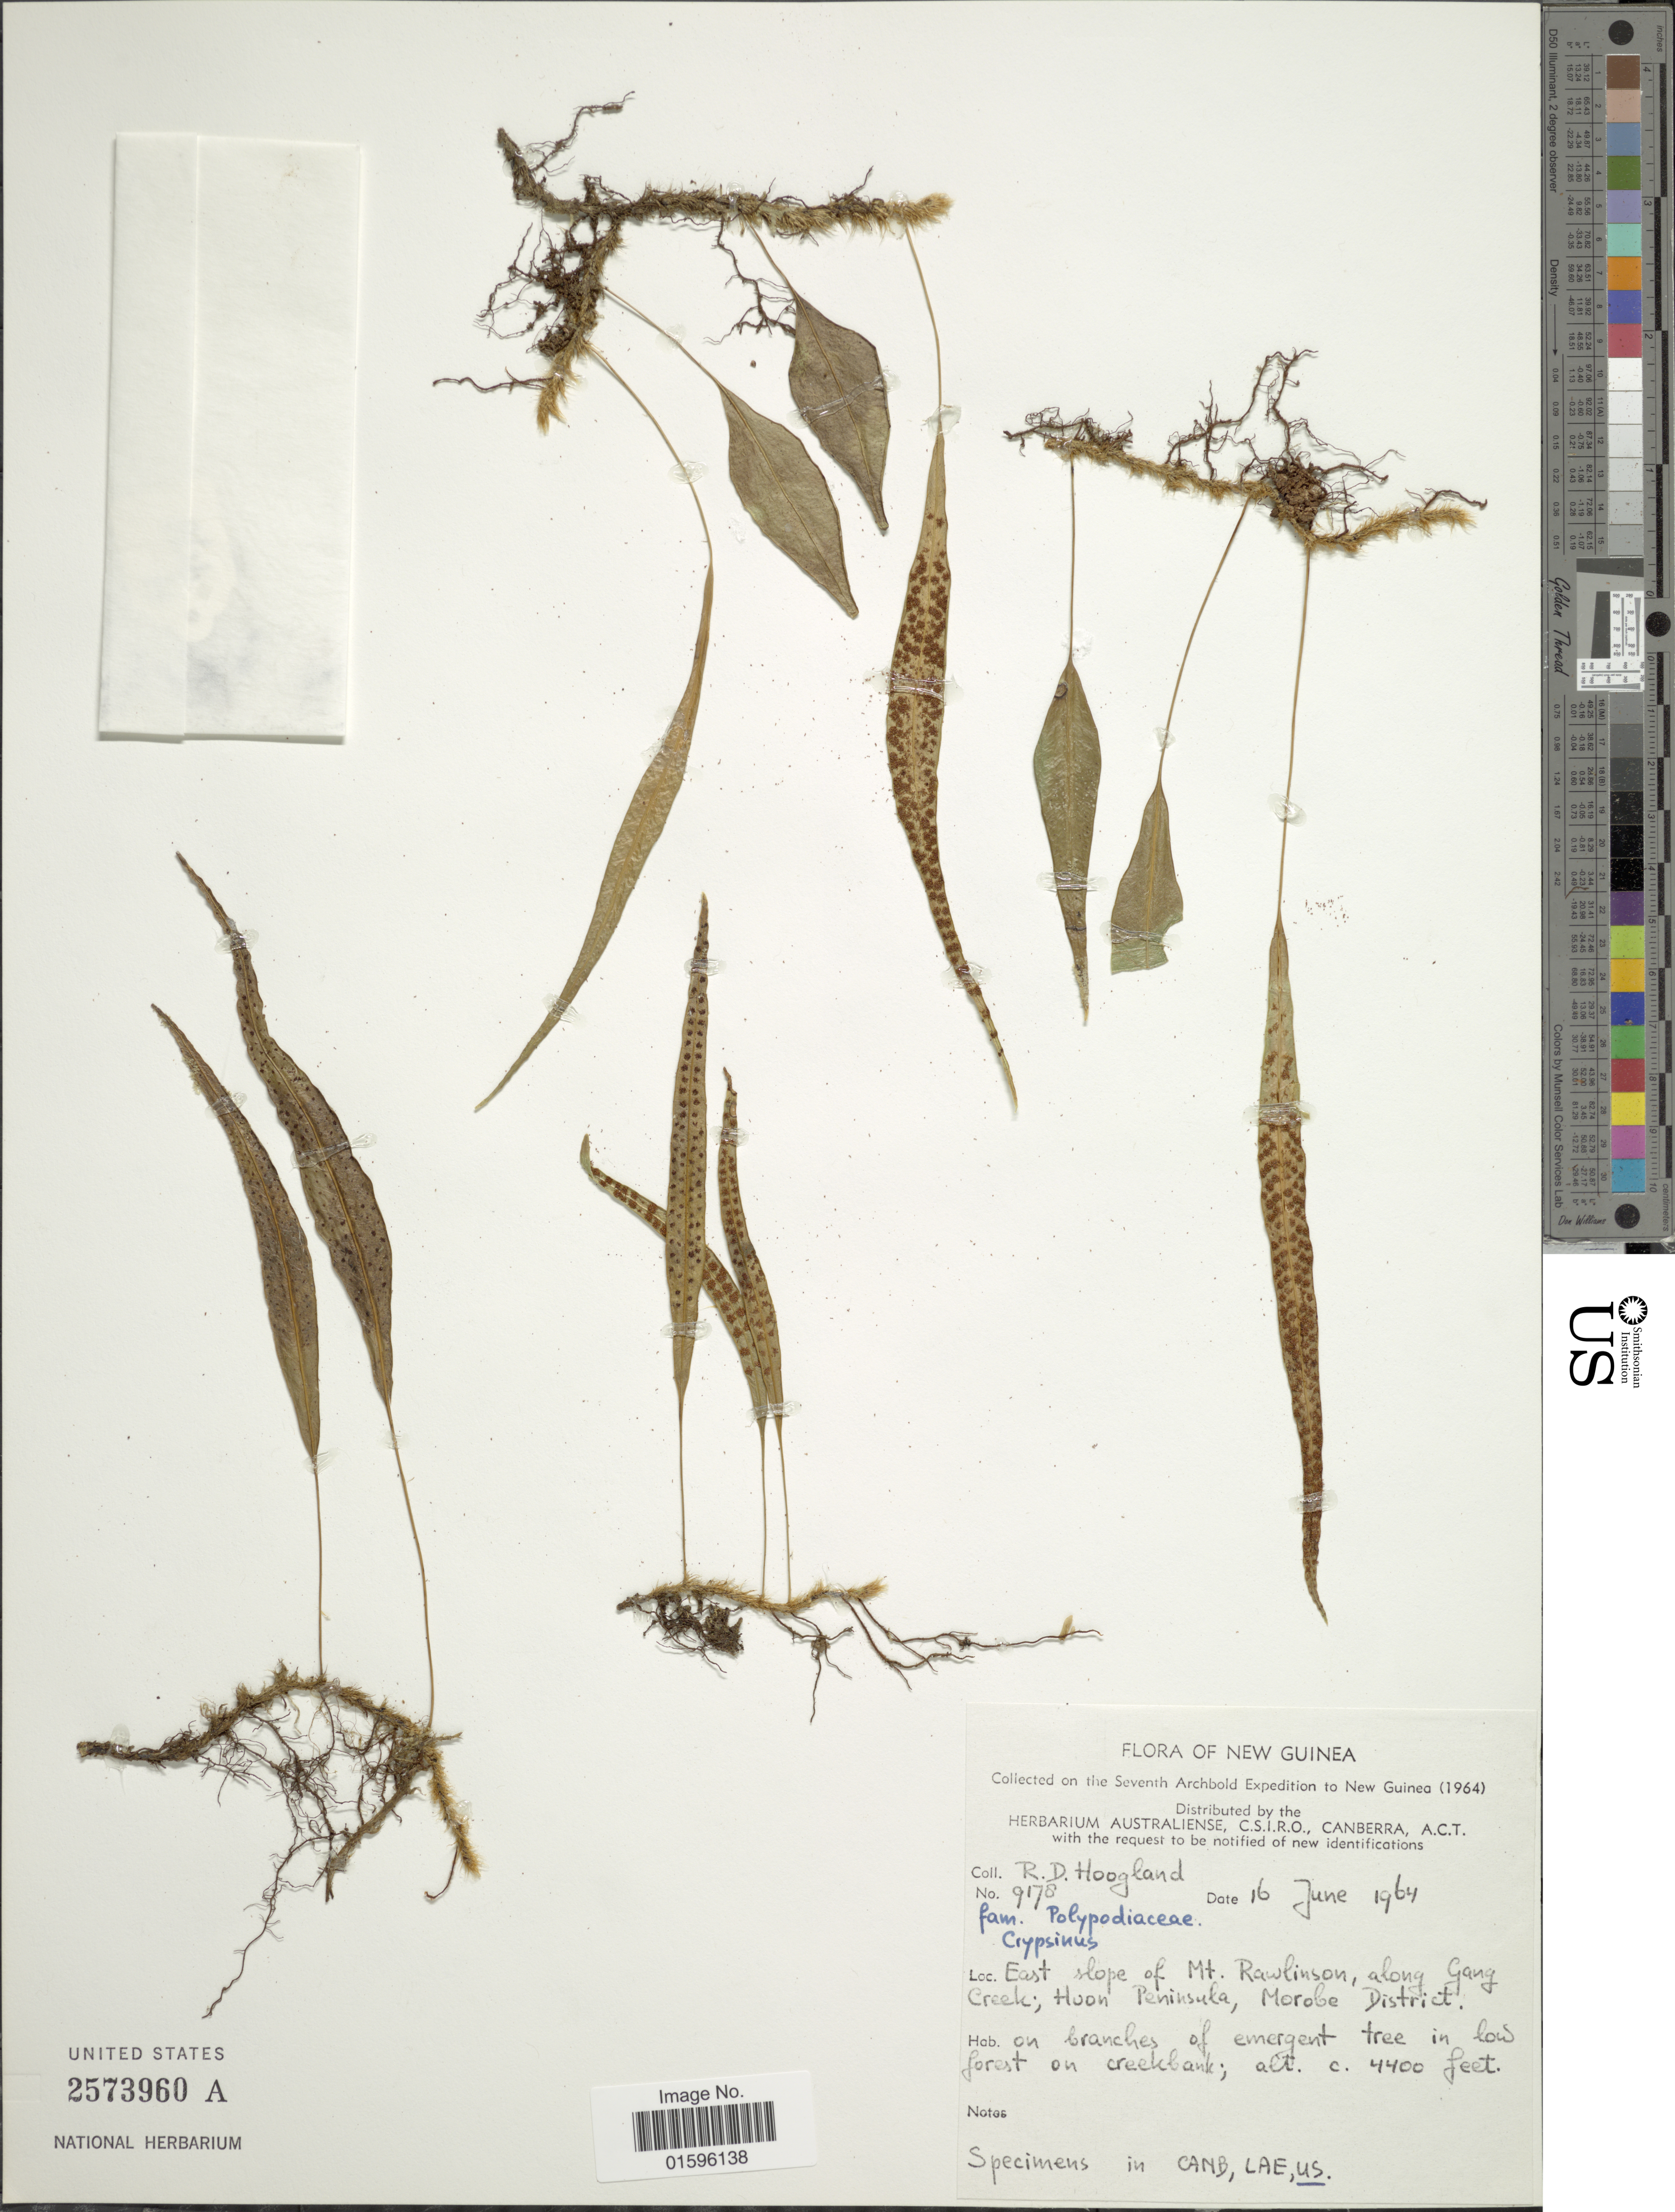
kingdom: Plantae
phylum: Tracheophyta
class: Polypodiopsida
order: Polypodiales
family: Polypodiaceae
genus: Polypodium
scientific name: Polypodium sp.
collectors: R. D. Hoogland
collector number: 9178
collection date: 1964-06-16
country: Papua New Guinea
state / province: Morobe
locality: New Guinea, East slope of Mt. Rawlinson, along Gang Creek; Huon Peninsula, Morobe District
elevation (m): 1341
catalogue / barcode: US 2573960A